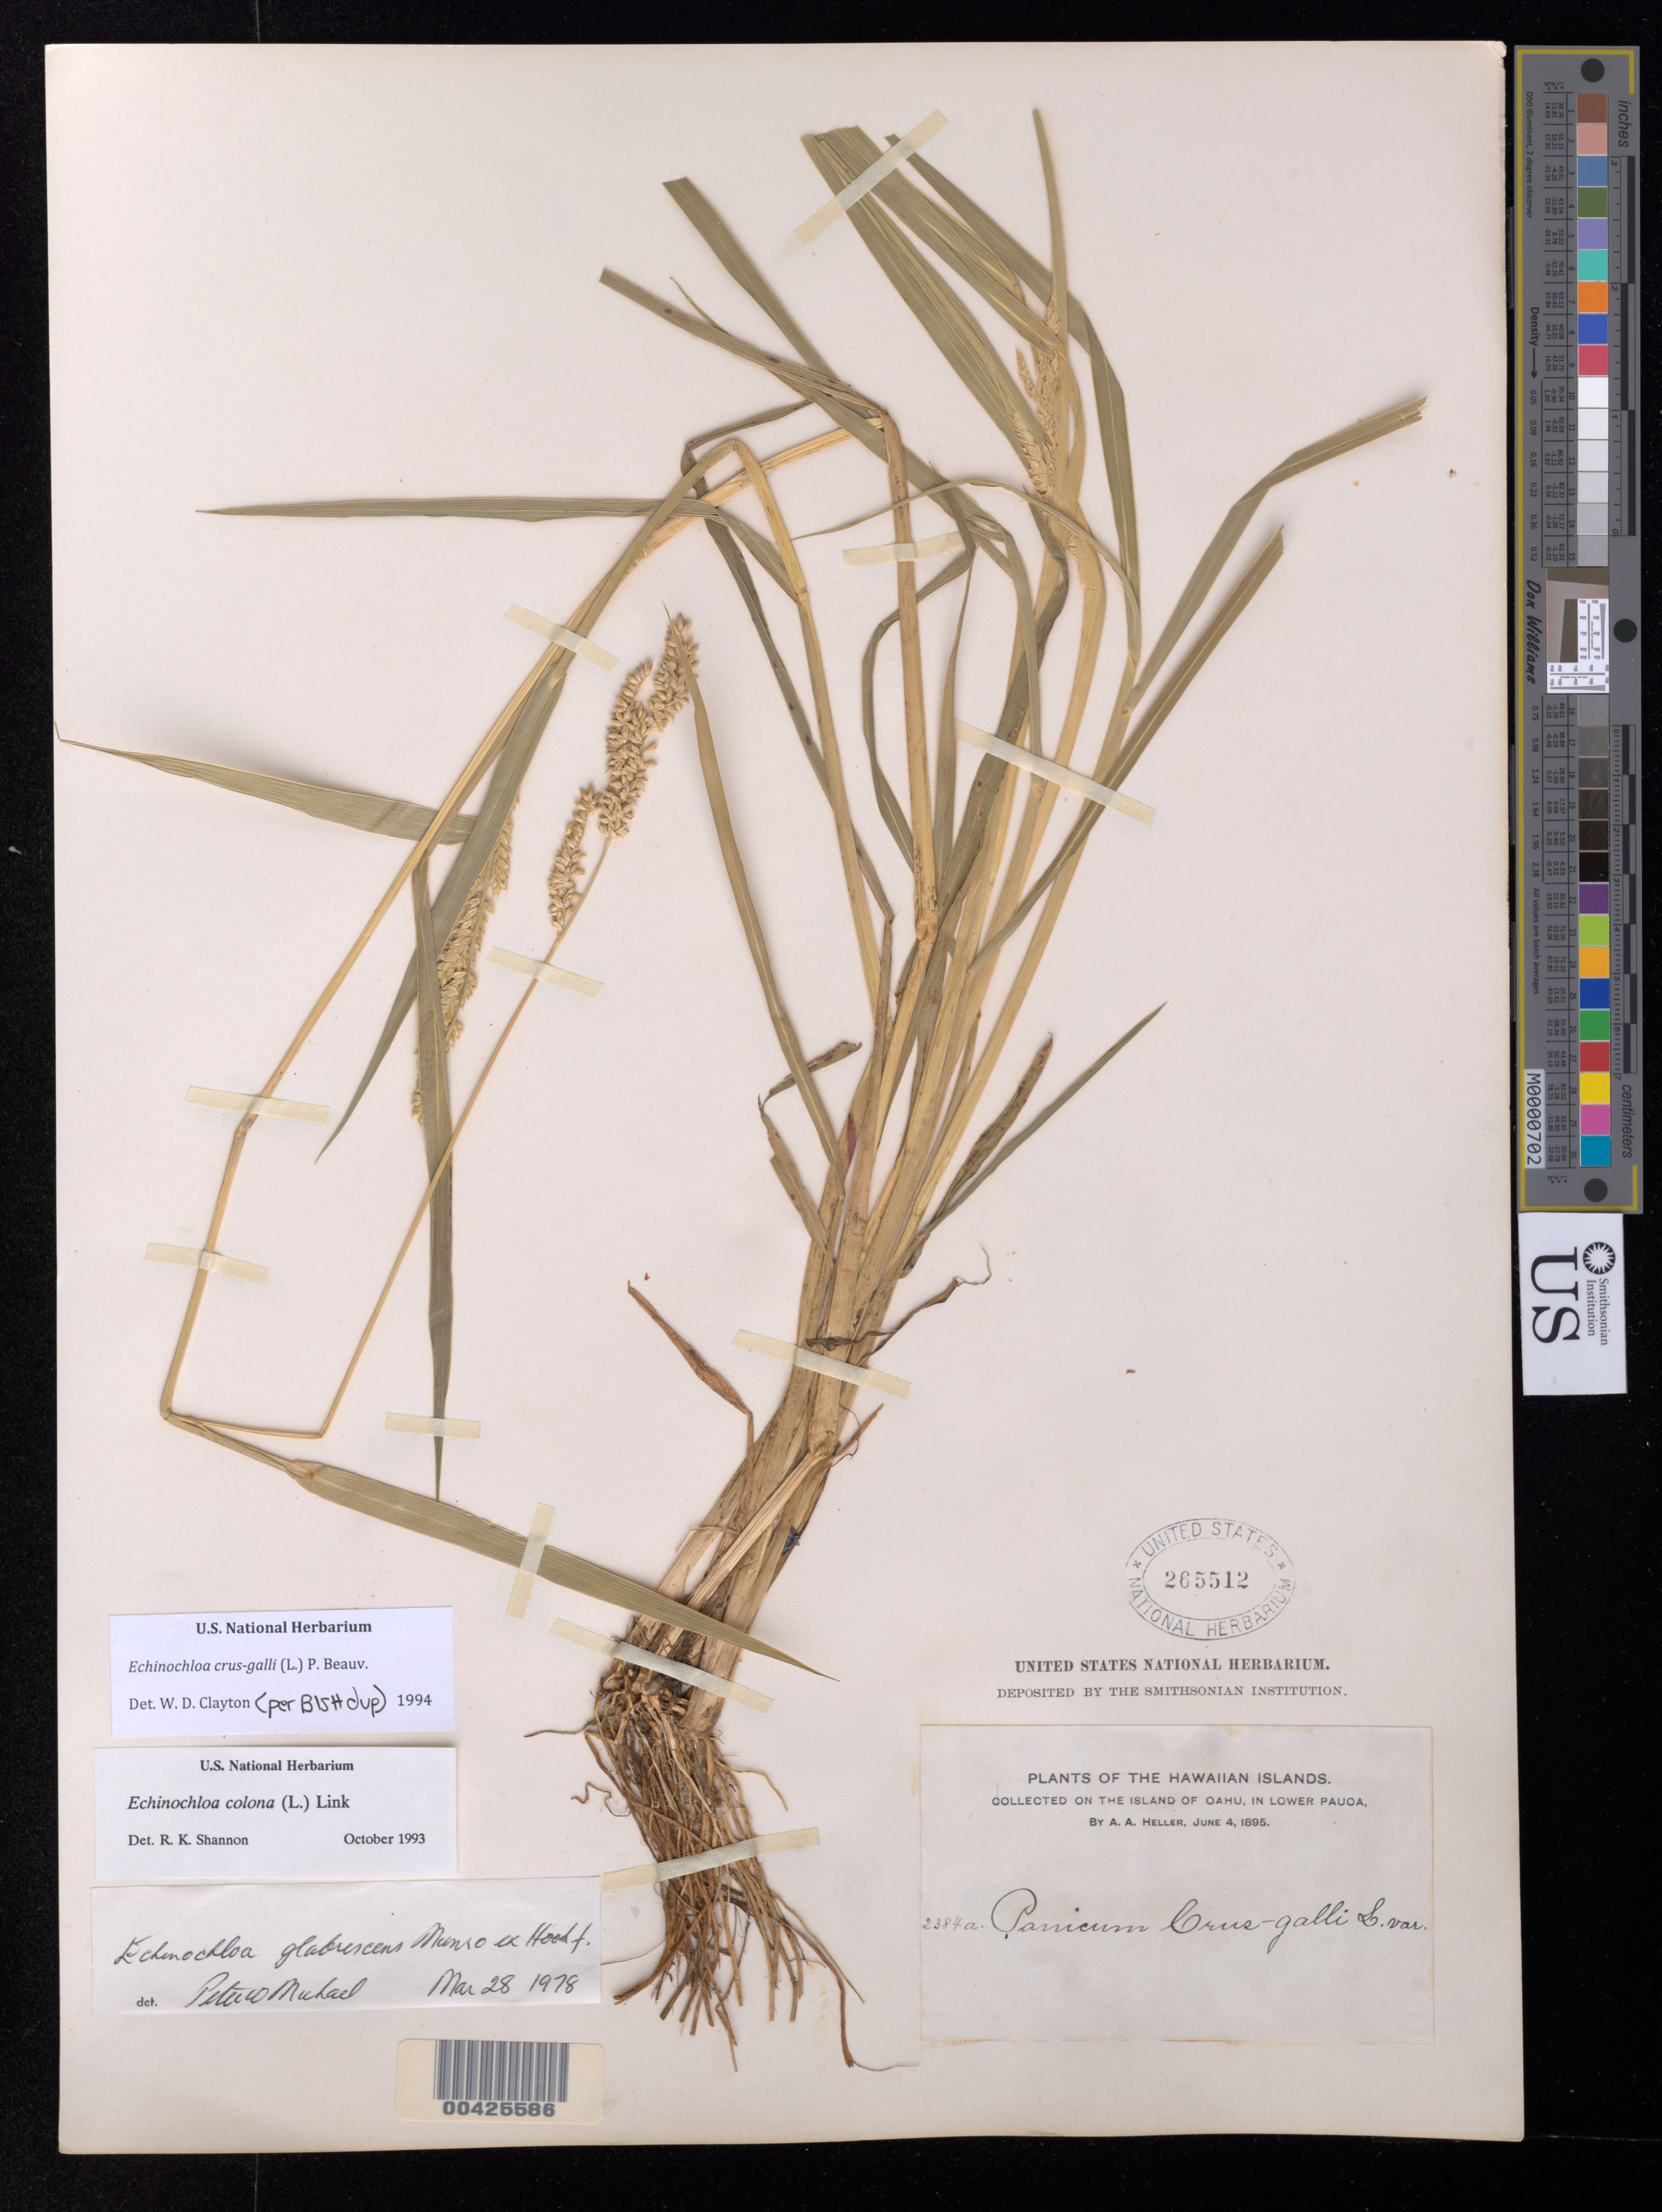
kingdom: Plantae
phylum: Tracheophyta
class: Liliopsida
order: Poales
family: Poaceae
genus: Echinochloa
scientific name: Echinochloa crus-galli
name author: (L.) P. Beauv.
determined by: Wagner, W. L., (BOT), Smithsonian Institution - National Museum of Natural History (UNITED STATES)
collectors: A. A. Heller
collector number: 2384a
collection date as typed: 4 Jun 1895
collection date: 1895-06-04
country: United States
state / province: Hawaii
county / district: Honolulu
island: Oahu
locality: In lower Pauoa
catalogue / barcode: US 265512